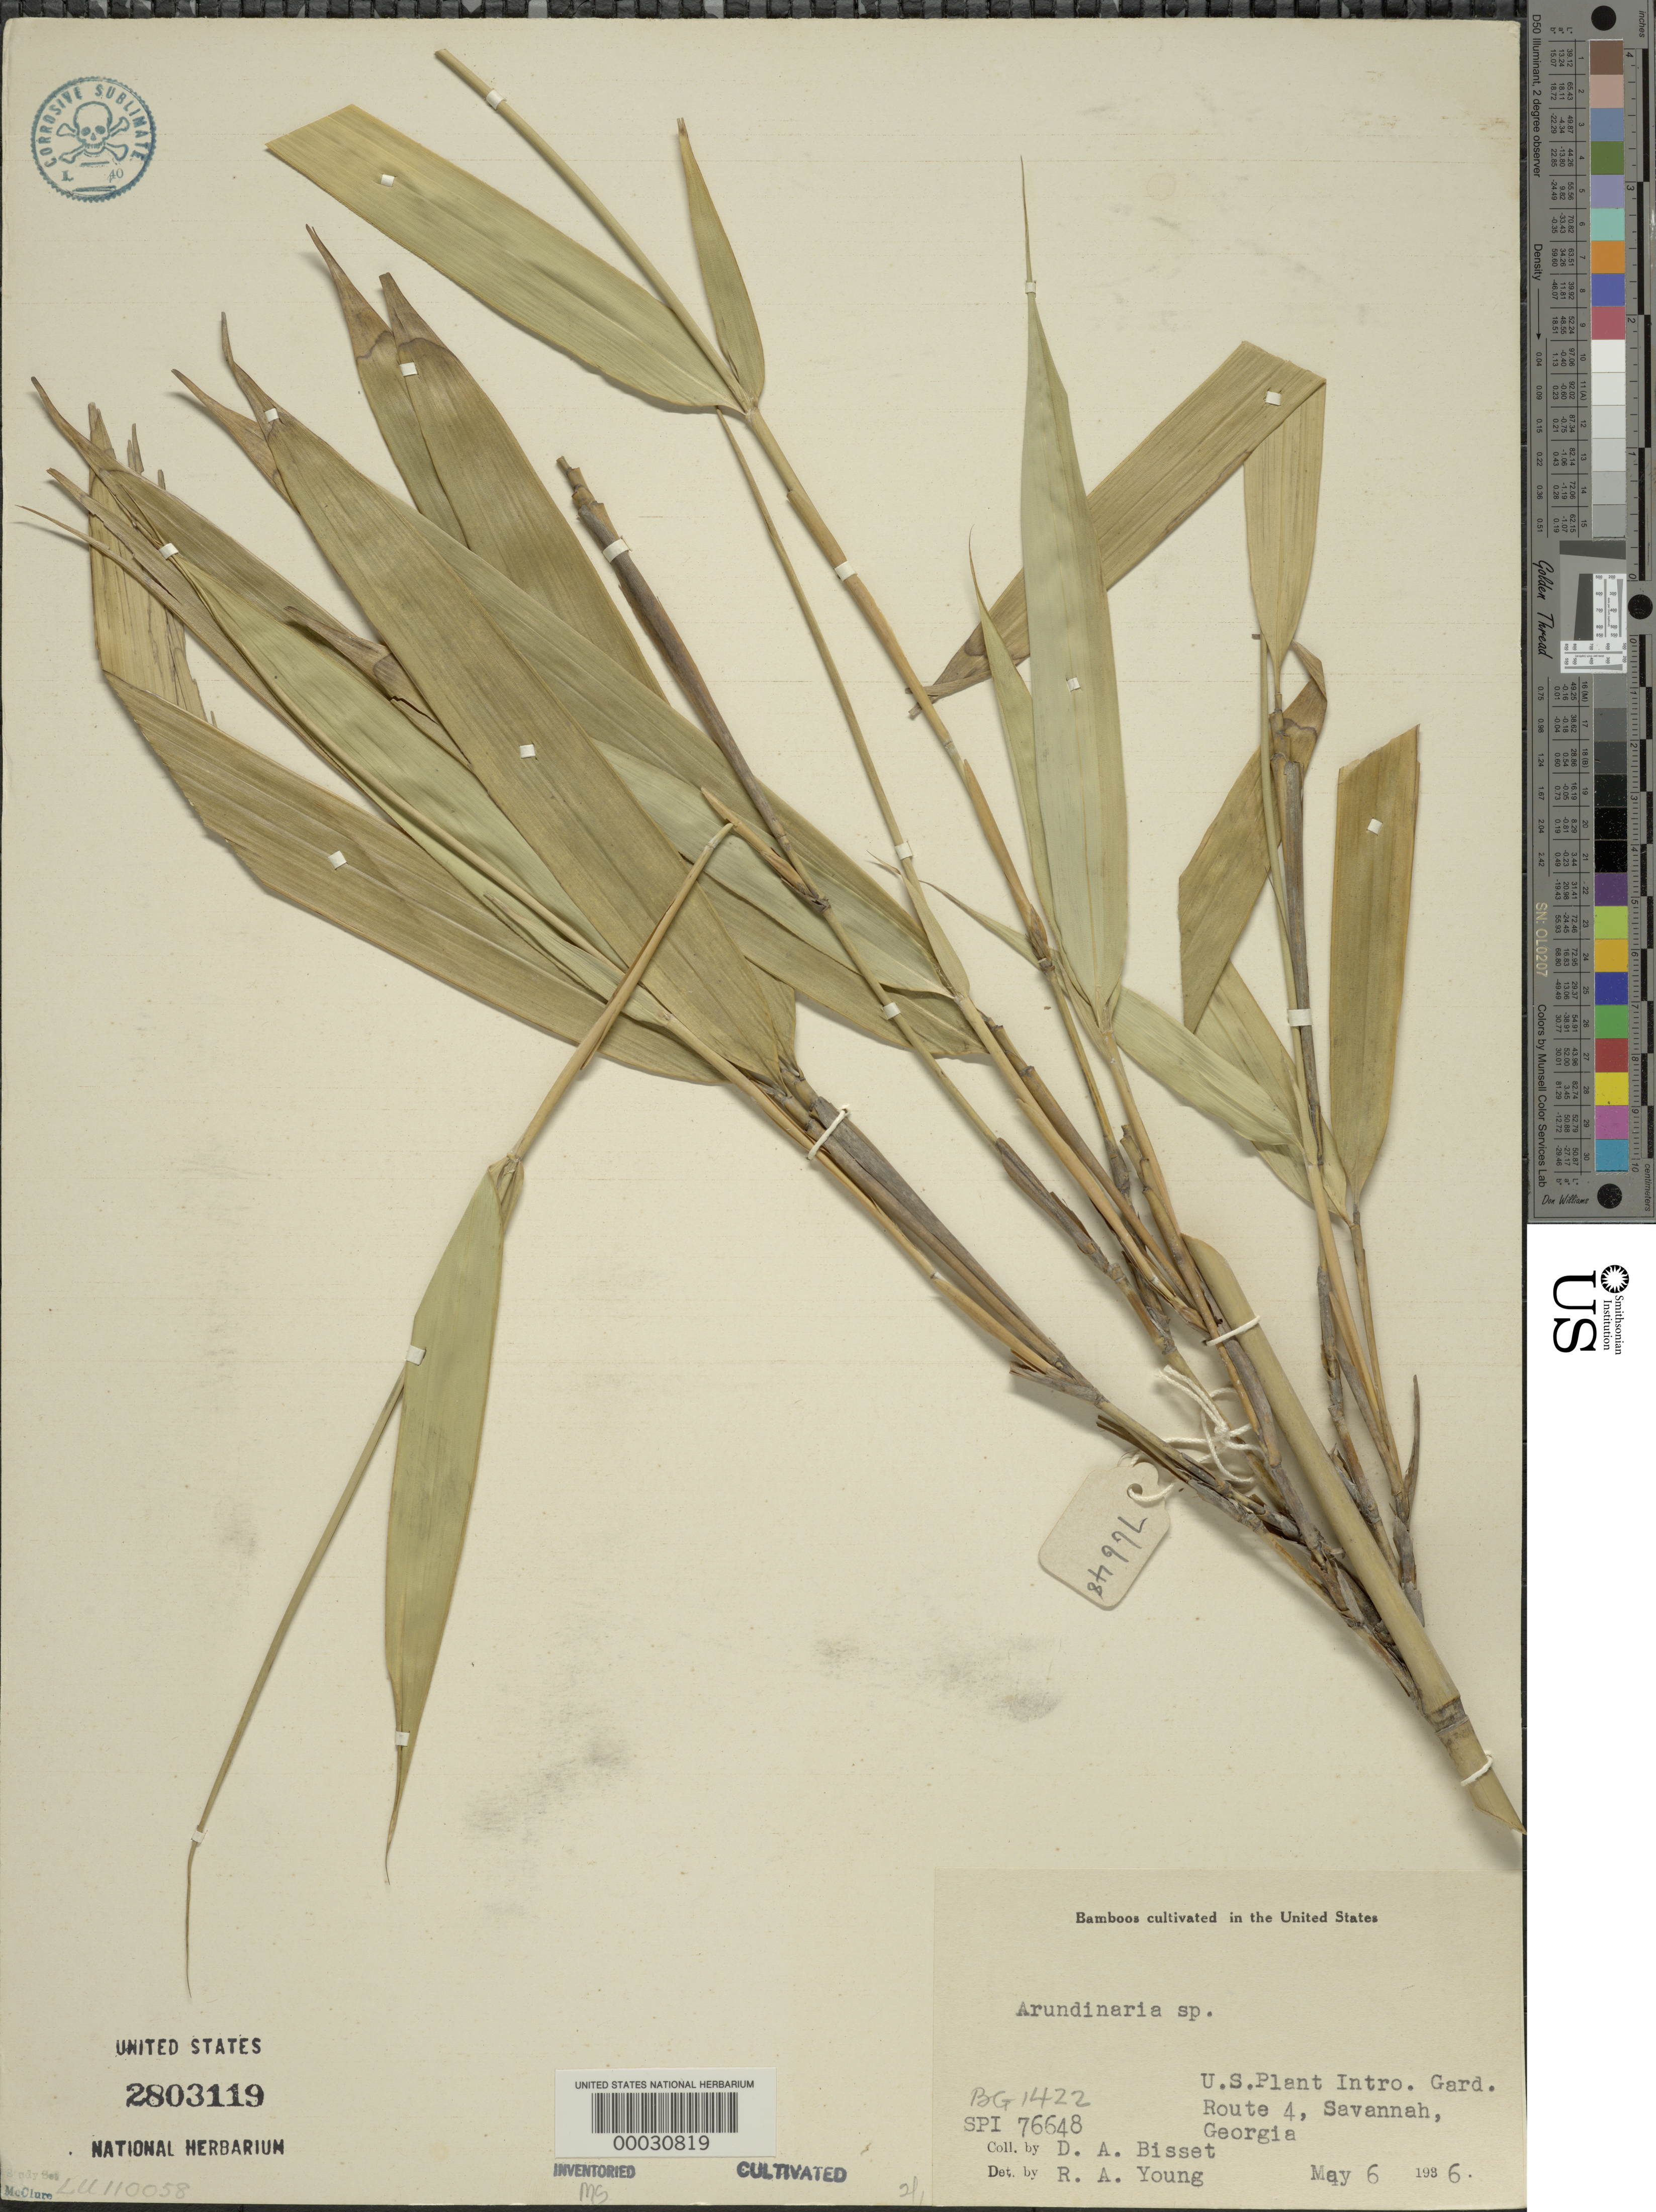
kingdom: Plantae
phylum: Tracheophyta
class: Liliopsida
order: Poales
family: Poaceae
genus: Arundinaria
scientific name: Arundinaria sp.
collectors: D. Bisset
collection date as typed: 06 May 1936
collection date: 1936-05-06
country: United States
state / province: Georgia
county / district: Chatham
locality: Savannah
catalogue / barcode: US 2803119